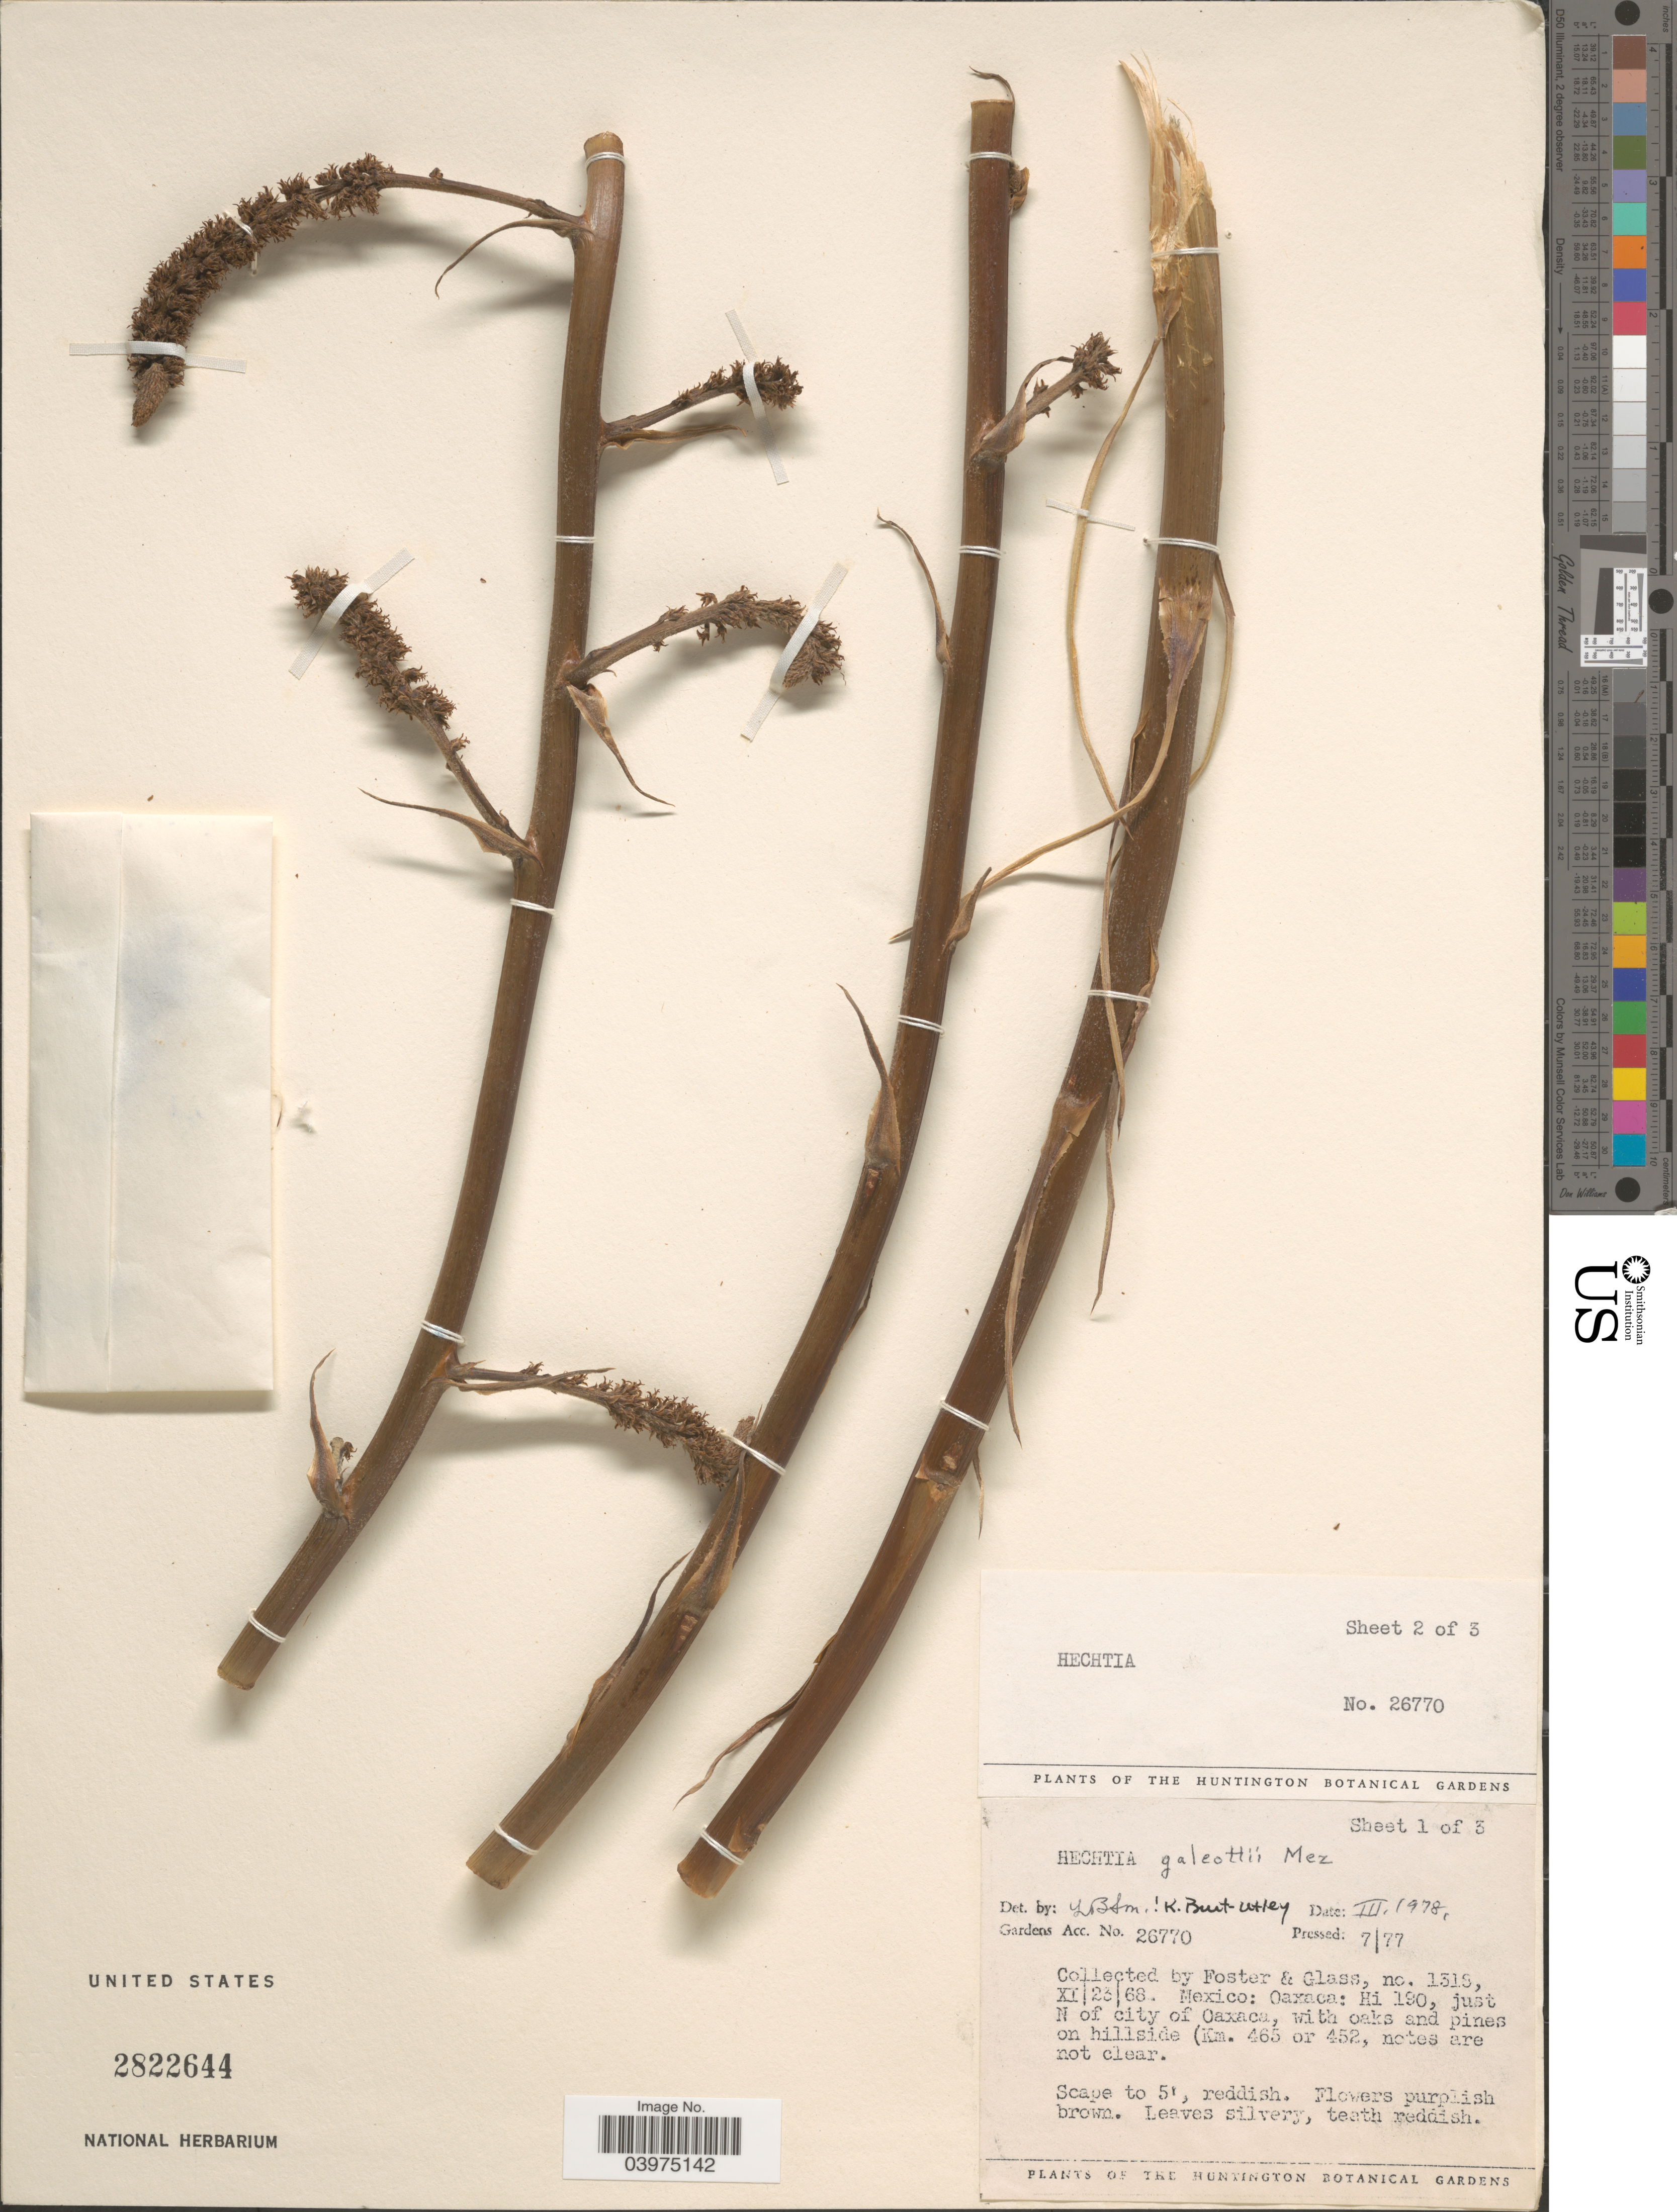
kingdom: Plantae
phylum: Tracheophyta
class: Liliopsida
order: Poales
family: Bromeliaceae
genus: Hechtia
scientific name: Hechtia galeottii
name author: Mez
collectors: -. Foster & Glass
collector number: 1318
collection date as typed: Transcribed d/m/y: /7/77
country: United States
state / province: California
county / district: Los Angeles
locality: The Huntington Botanical Gardens.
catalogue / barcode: US 2822644